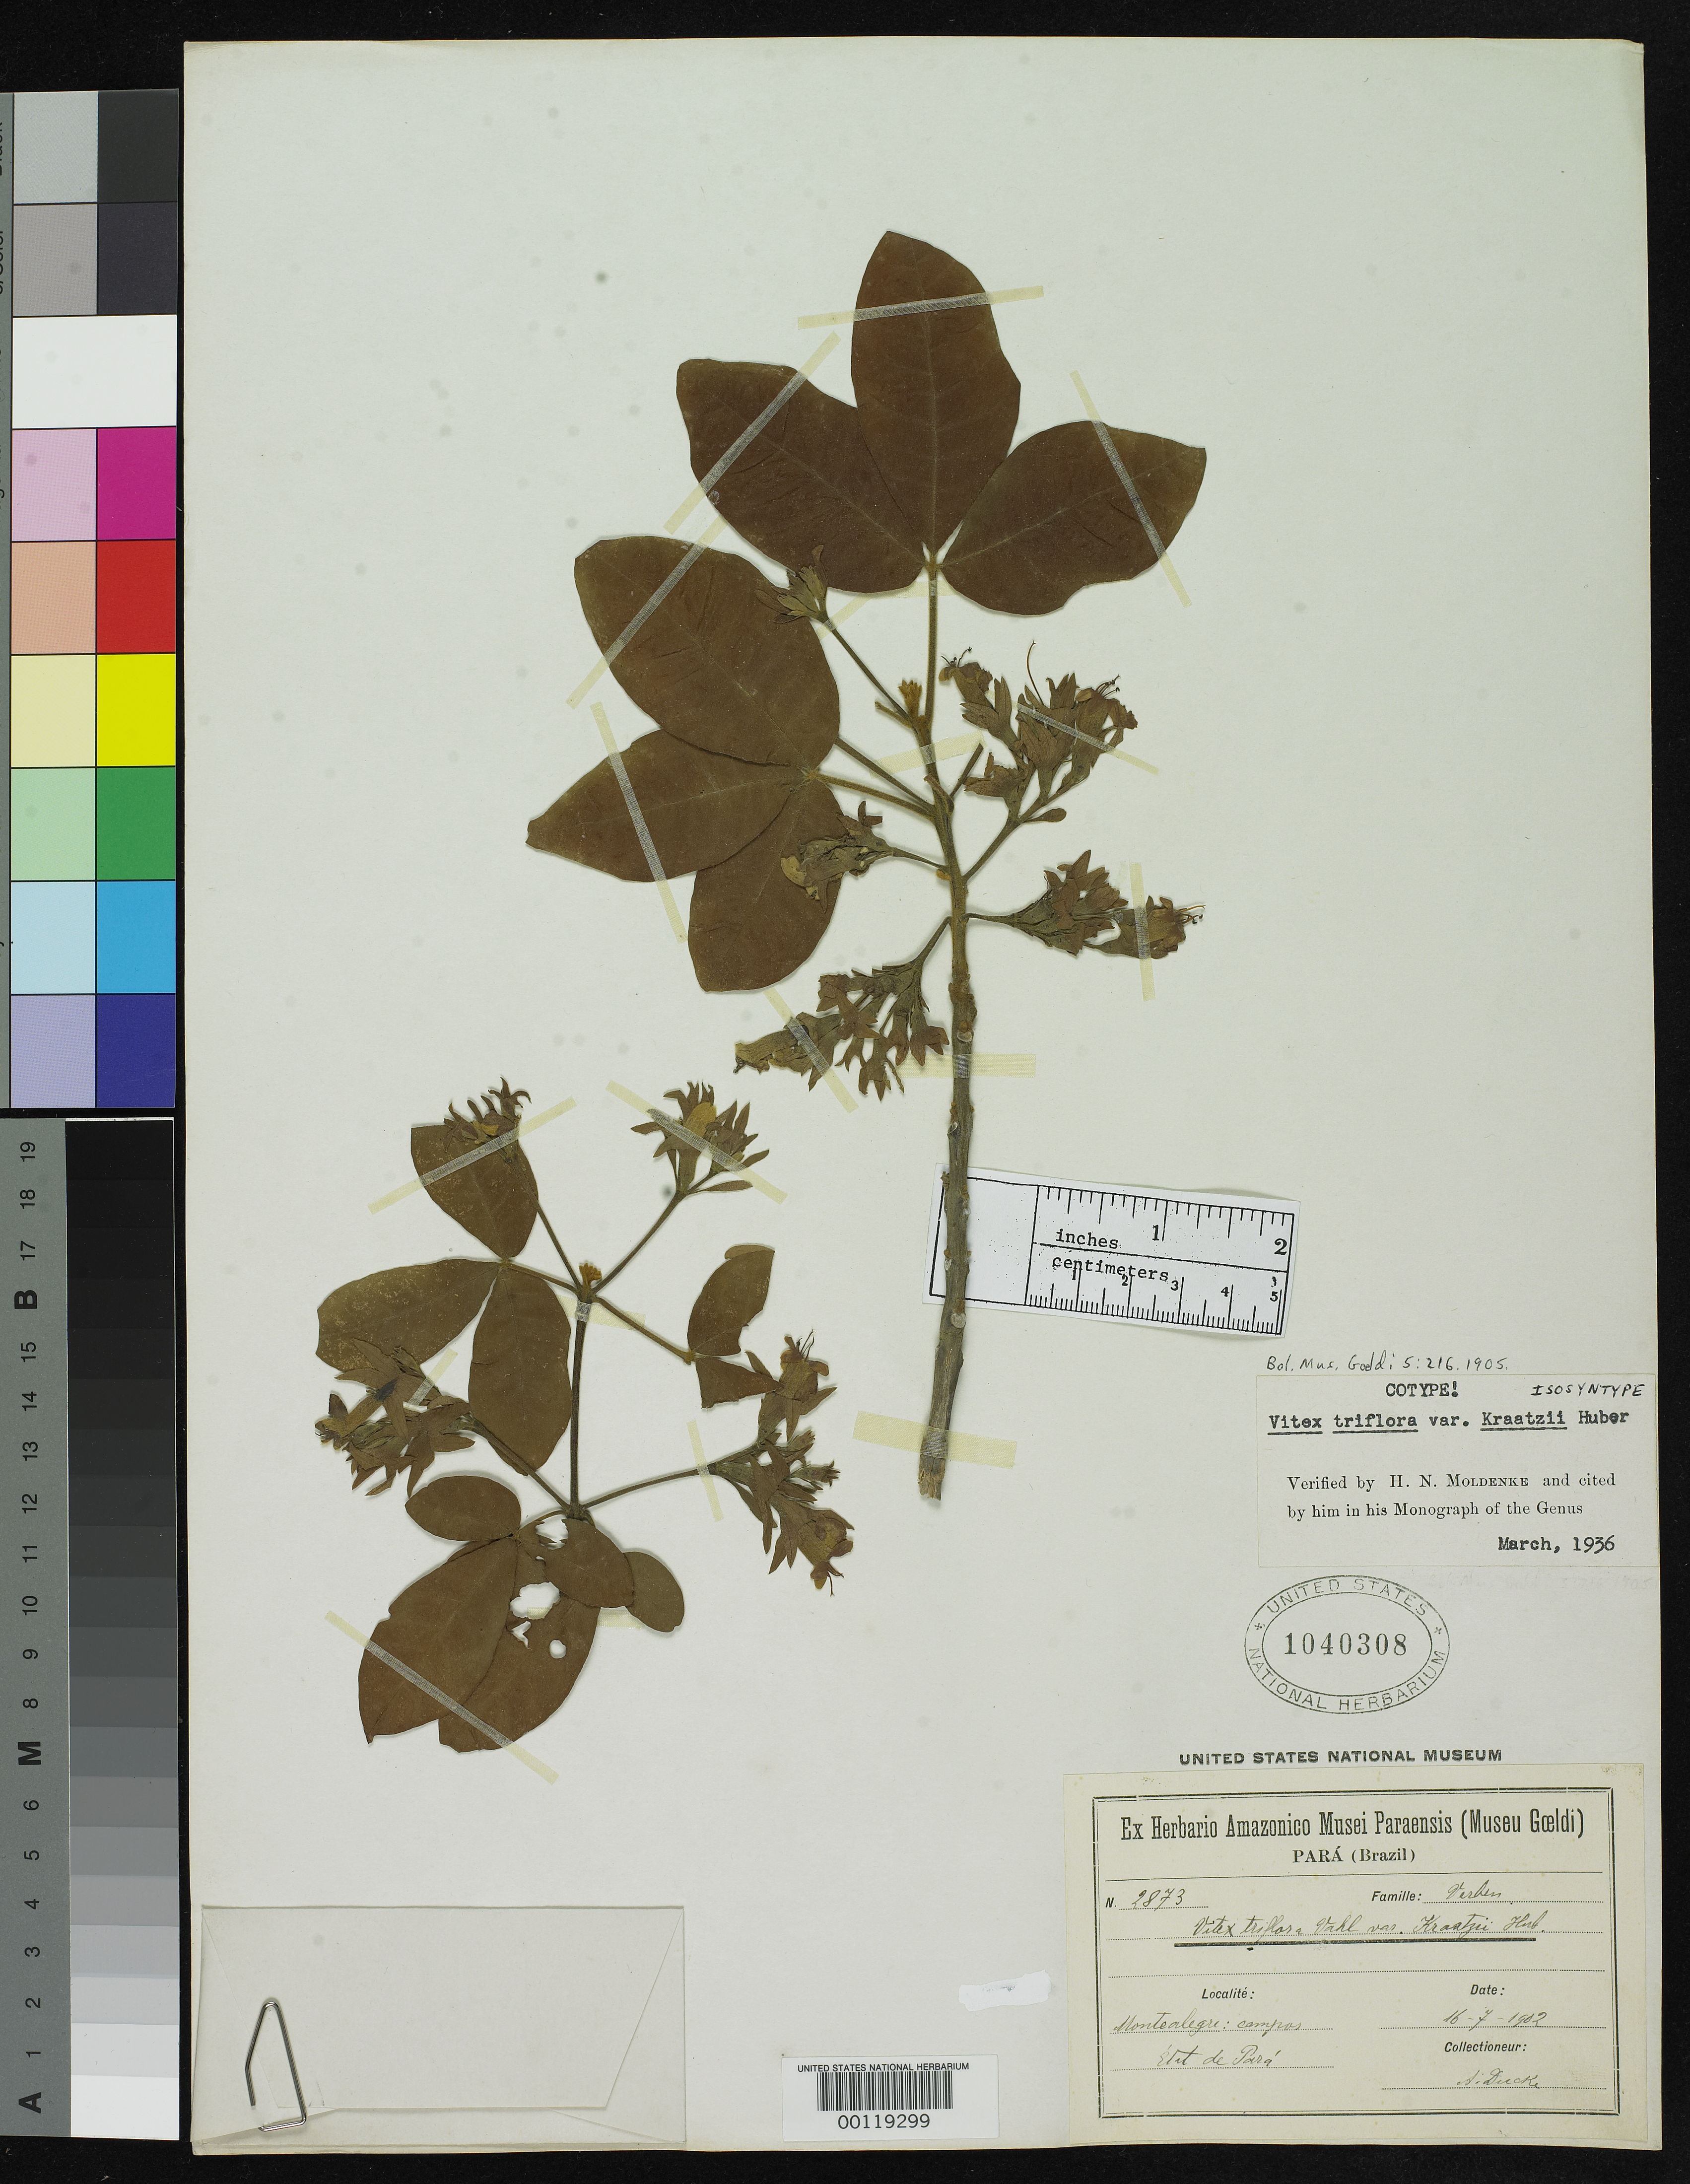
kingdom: Plantae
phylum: Tracheophyta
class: Magnoliopsida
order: Lamiales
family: Lamiaceae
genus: Vitex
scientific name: Vitex triflora var. kraatzii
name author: Huber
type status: Isosyntype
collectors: A. Ducke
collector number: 2873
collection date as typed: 16 Jul 1902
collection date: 1902-07-16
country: Brazil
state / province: Pará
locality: Montealegre.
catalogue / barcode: US 1040308